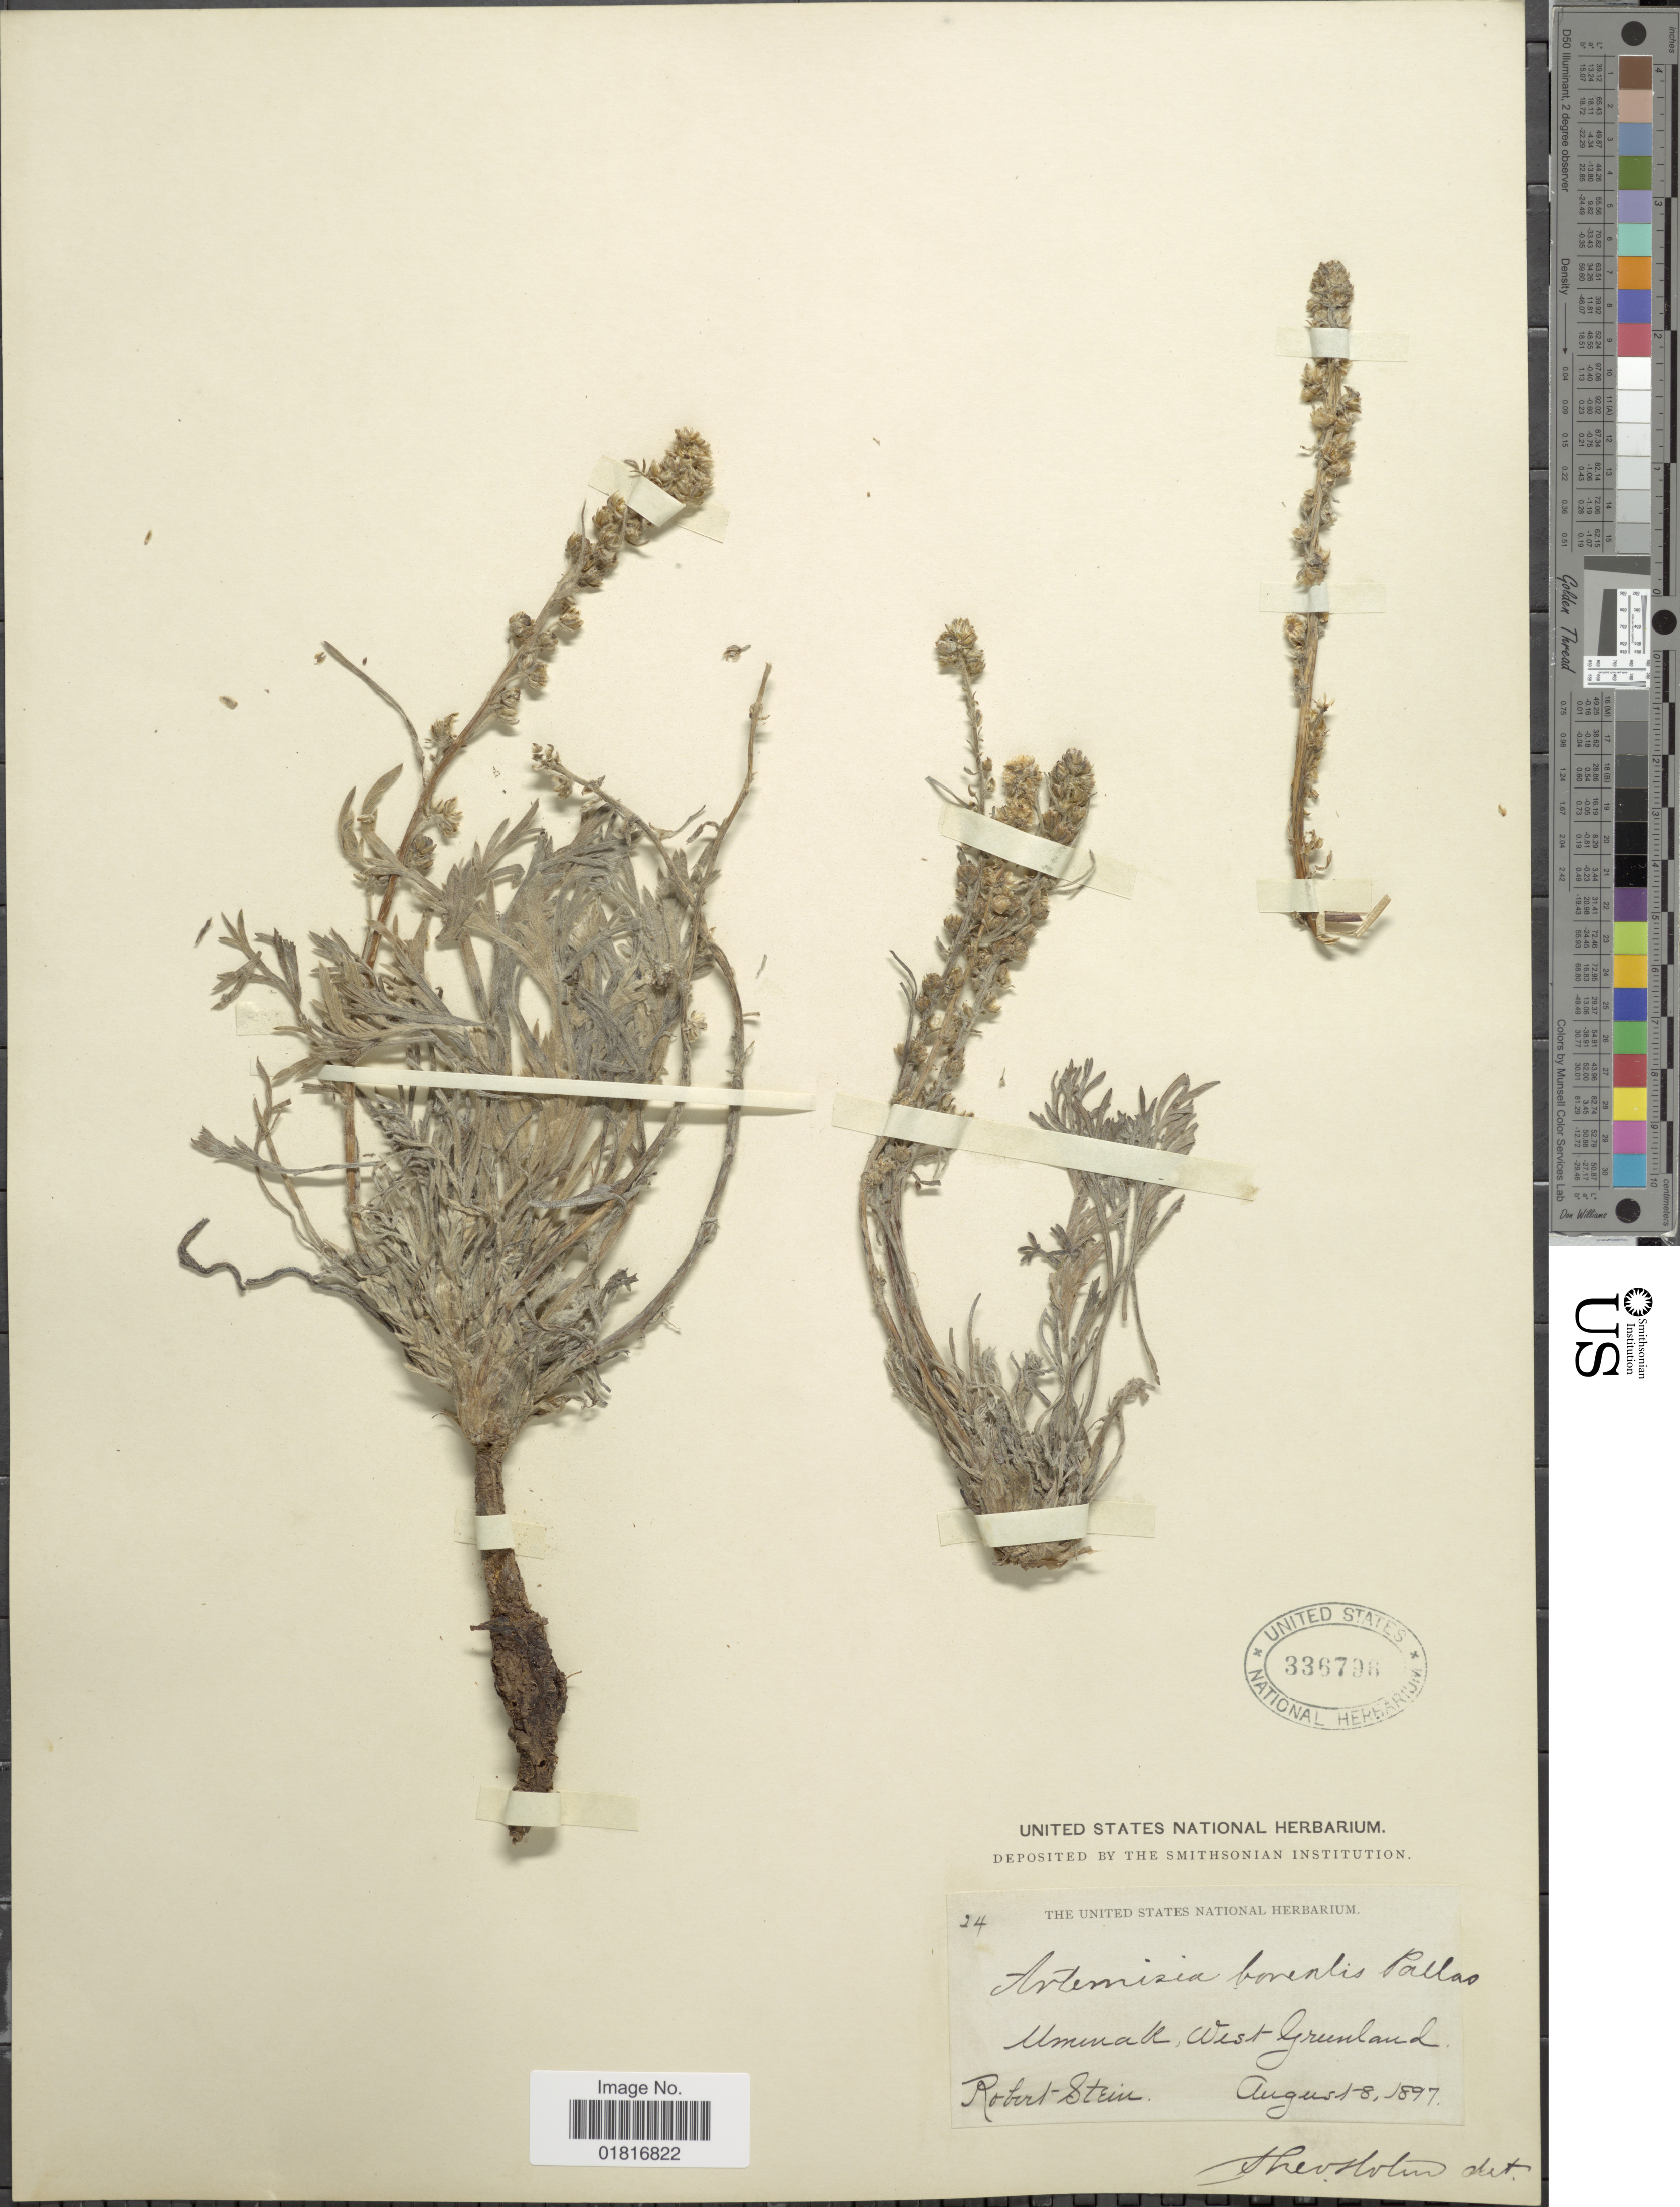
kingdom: Plantae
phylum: Tracheophyta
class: Magnoliopsida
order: Asterales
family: Asteraceae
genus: Artemisia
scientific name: Artemisia spithamaea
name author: Pursh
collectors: R. Stein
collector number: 24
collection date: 1897-08-08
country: Greenland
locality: Umnak, West Greenland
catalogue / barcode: US 336796